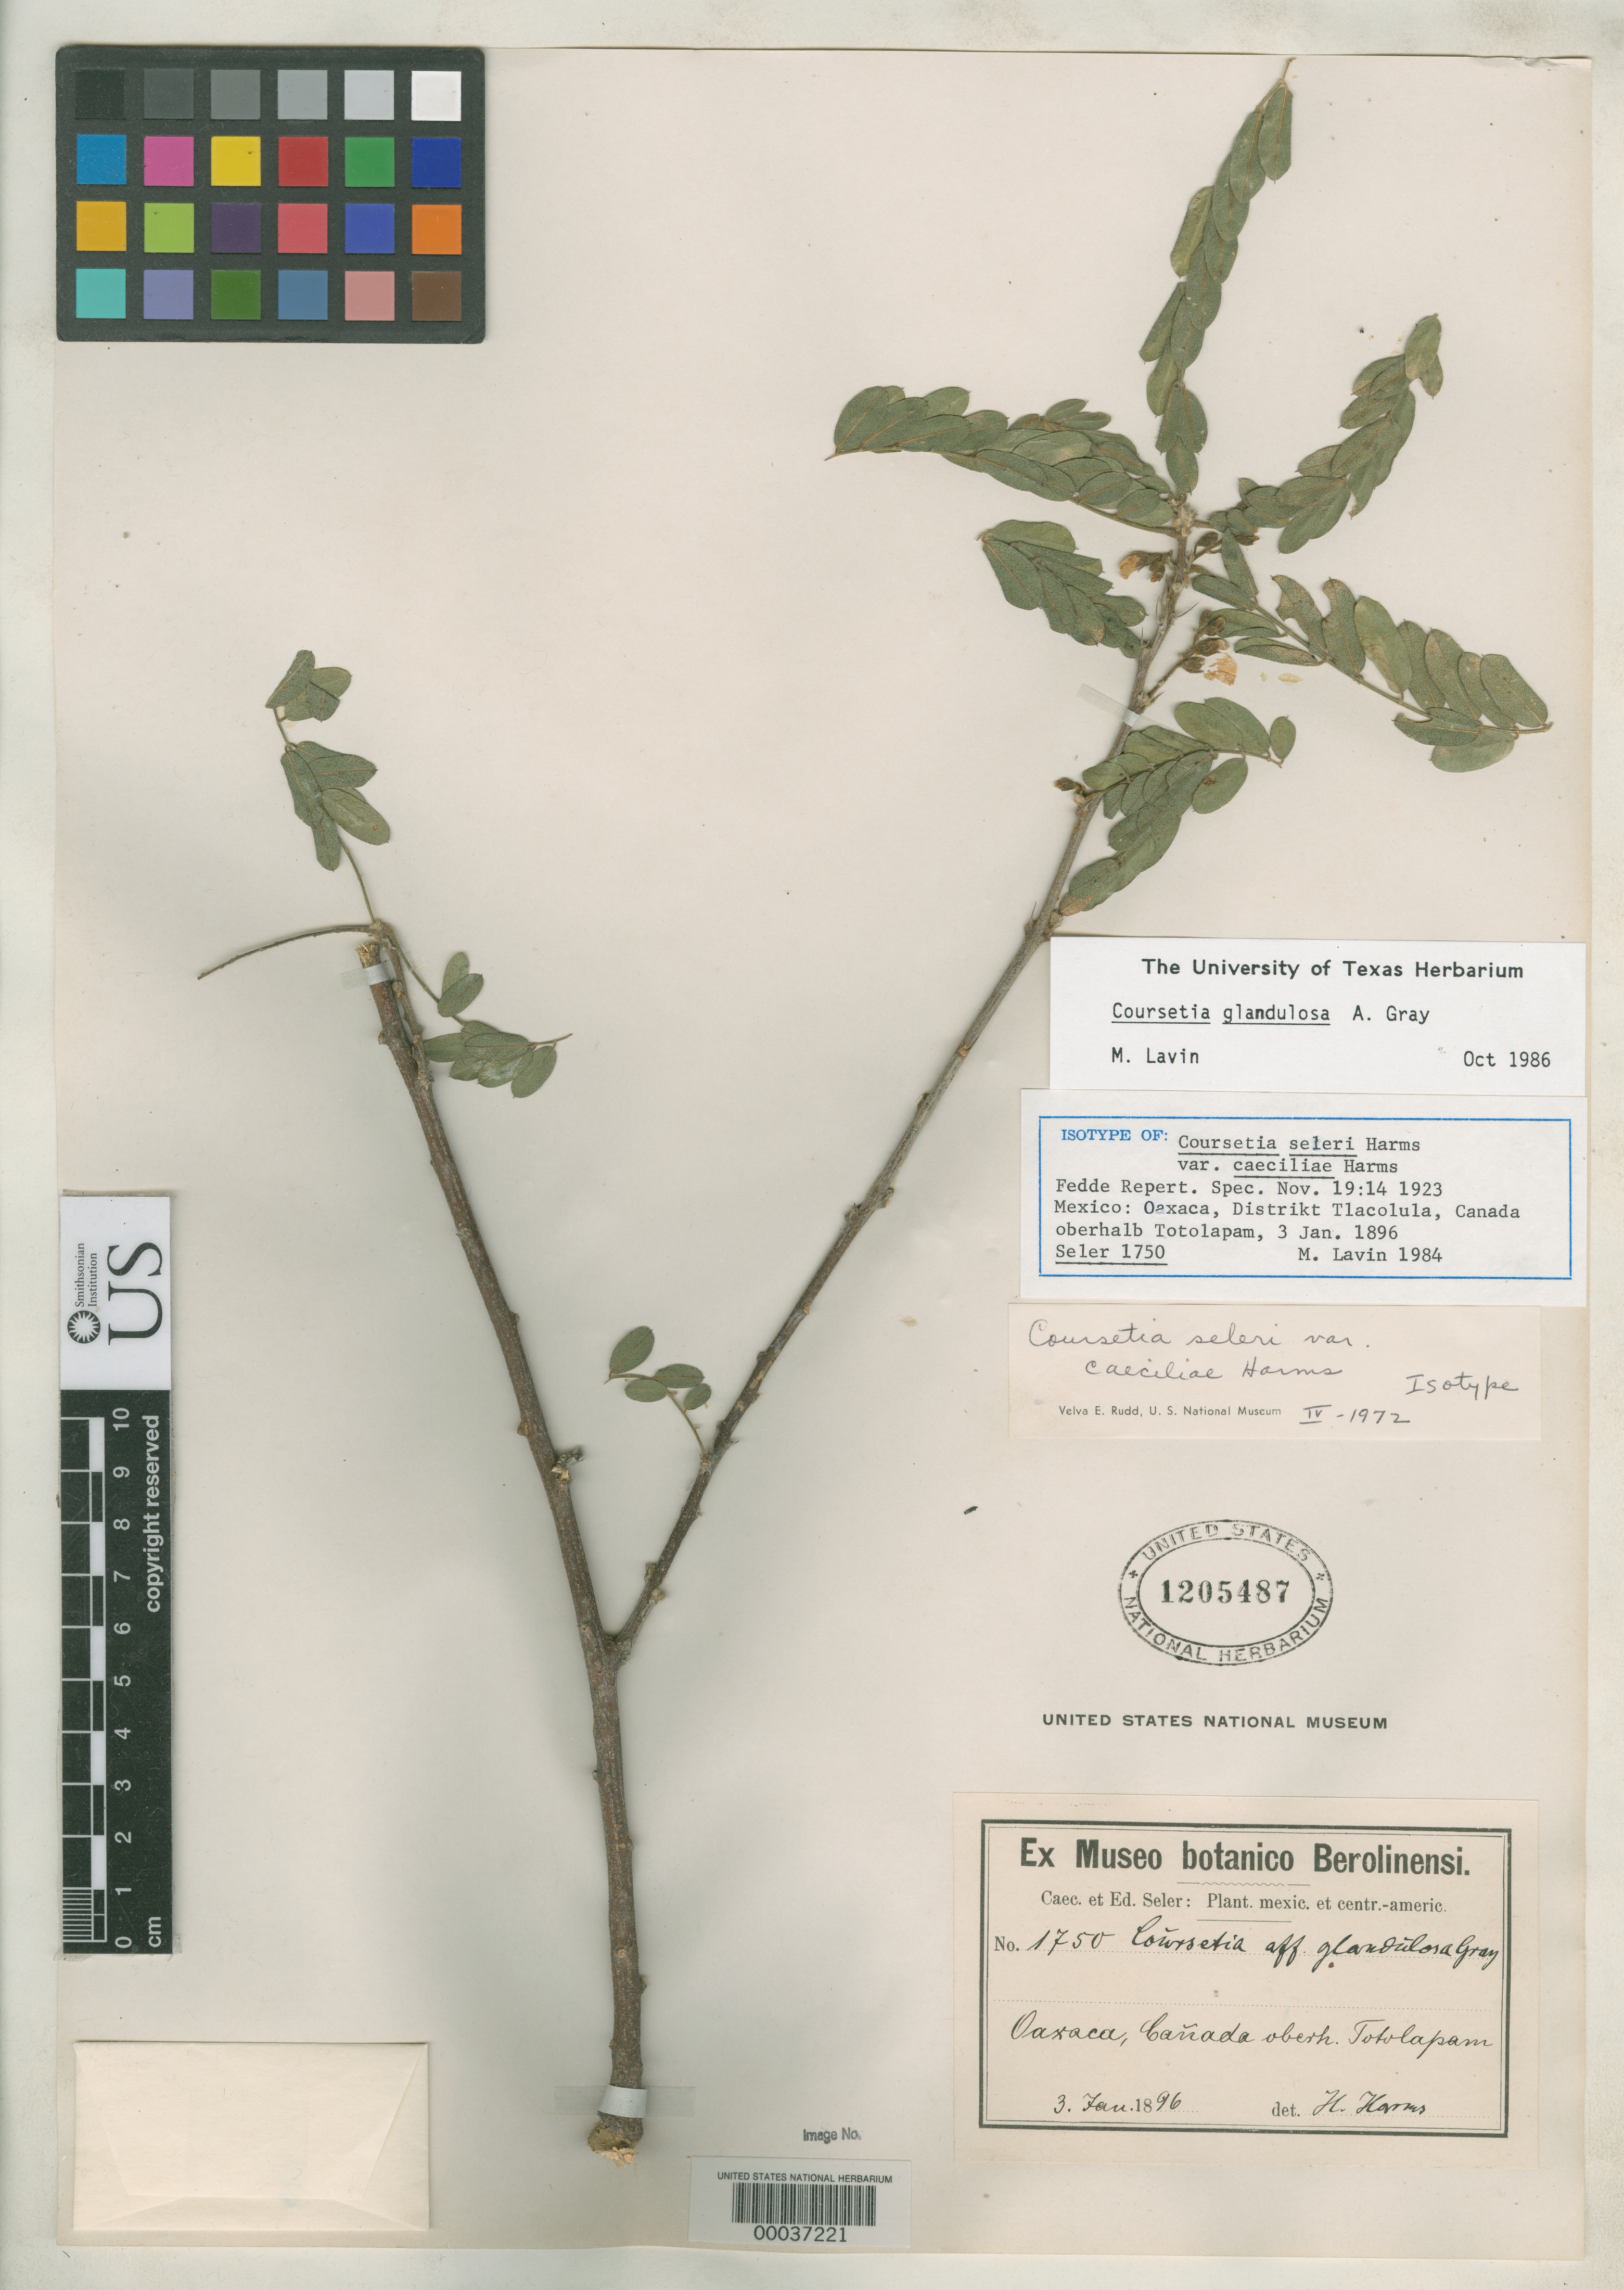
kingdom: Plantae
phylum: Tracheophyta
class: Magnoliopsida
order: Fabales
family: Fabaceae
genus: Coursetia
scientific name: Coursetia seleri var. caeciliae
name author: Harms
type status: Isotype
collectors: C. Seler & E. Seler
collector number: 1750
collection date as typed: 03 Jan 1896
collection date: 1896-01-03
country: Mexico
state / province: Oaxaca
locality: Totalopam in Distrikt Tlacolula.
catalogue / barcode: US 1205487